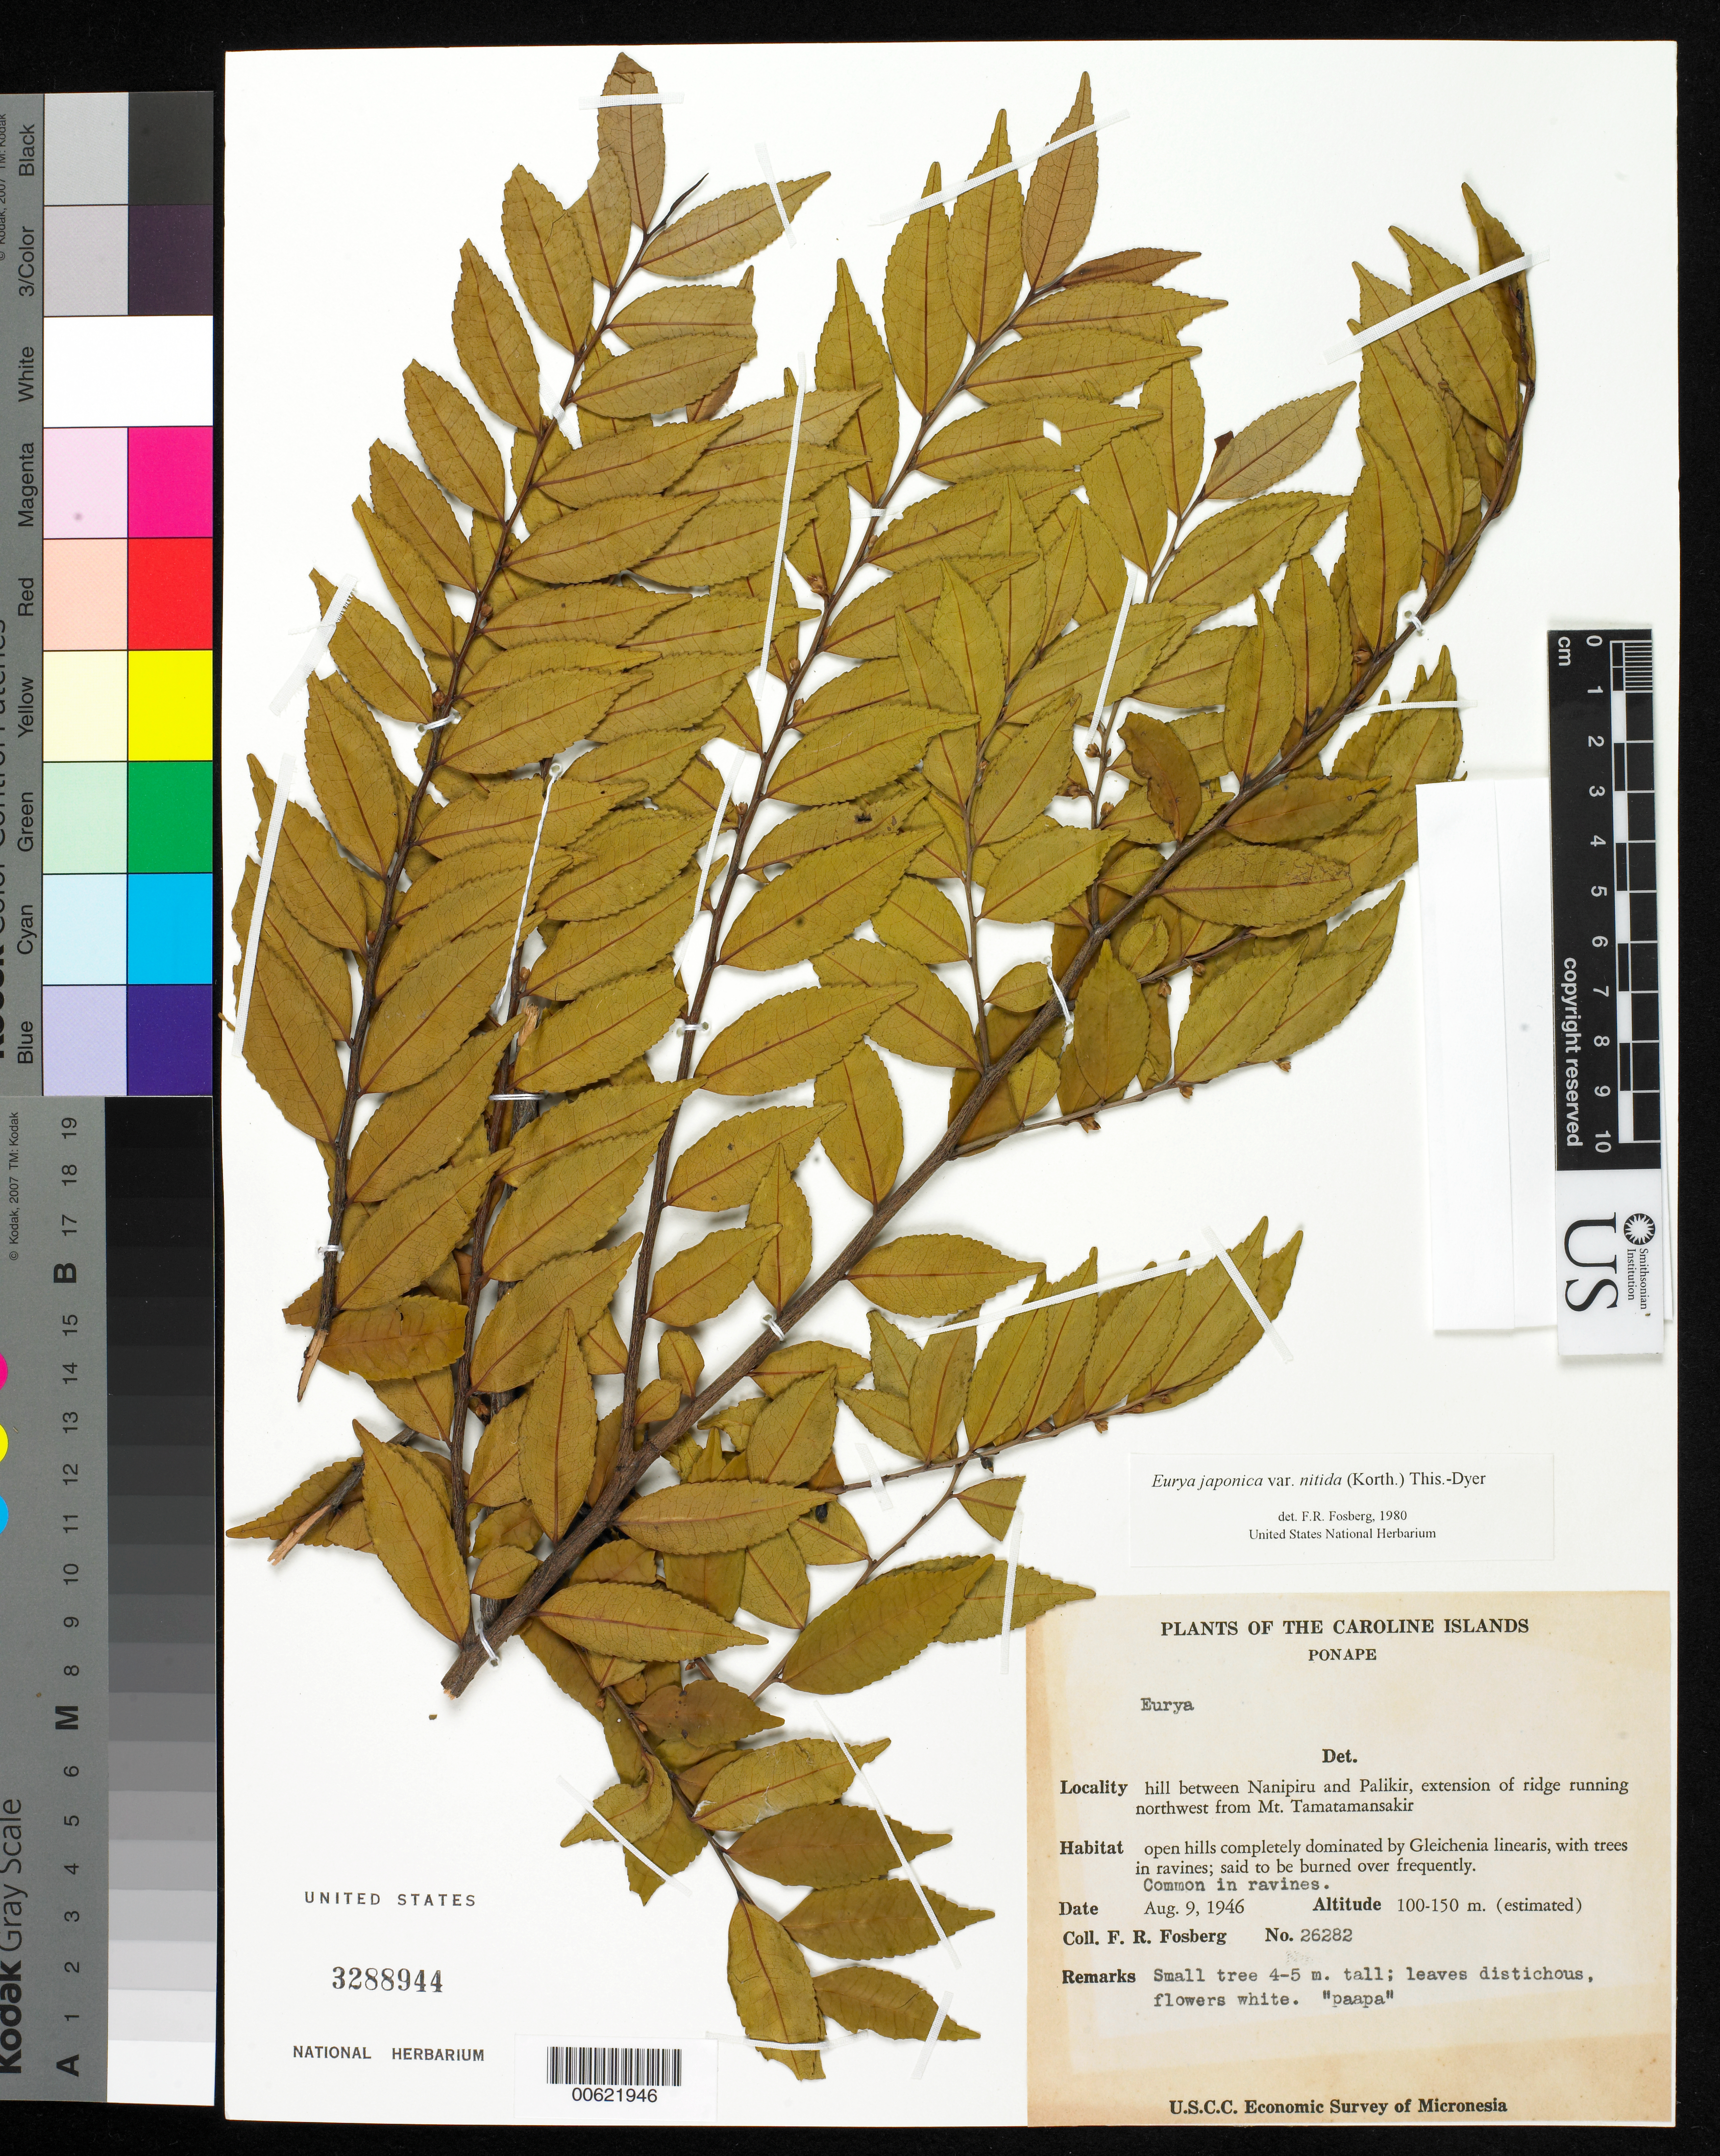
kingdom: Plantae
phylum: Tracheophyta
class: Magnoliopsida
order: Ericales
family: Pentaphylacaceae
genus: Eurya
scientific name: Eurya japonica var. nitida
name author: (Korth.) Dyer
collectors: F. R. Fosberg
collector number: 26282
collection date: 1946-08-09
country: Micronesia, Federated States of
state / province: Pohnpei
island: Pohnpei [Ponape]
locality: Hill between Nanipuru and Palikir, extension of ridge running NW from Mt. Tamatamansakir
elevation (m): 100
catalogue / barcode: US 3288944